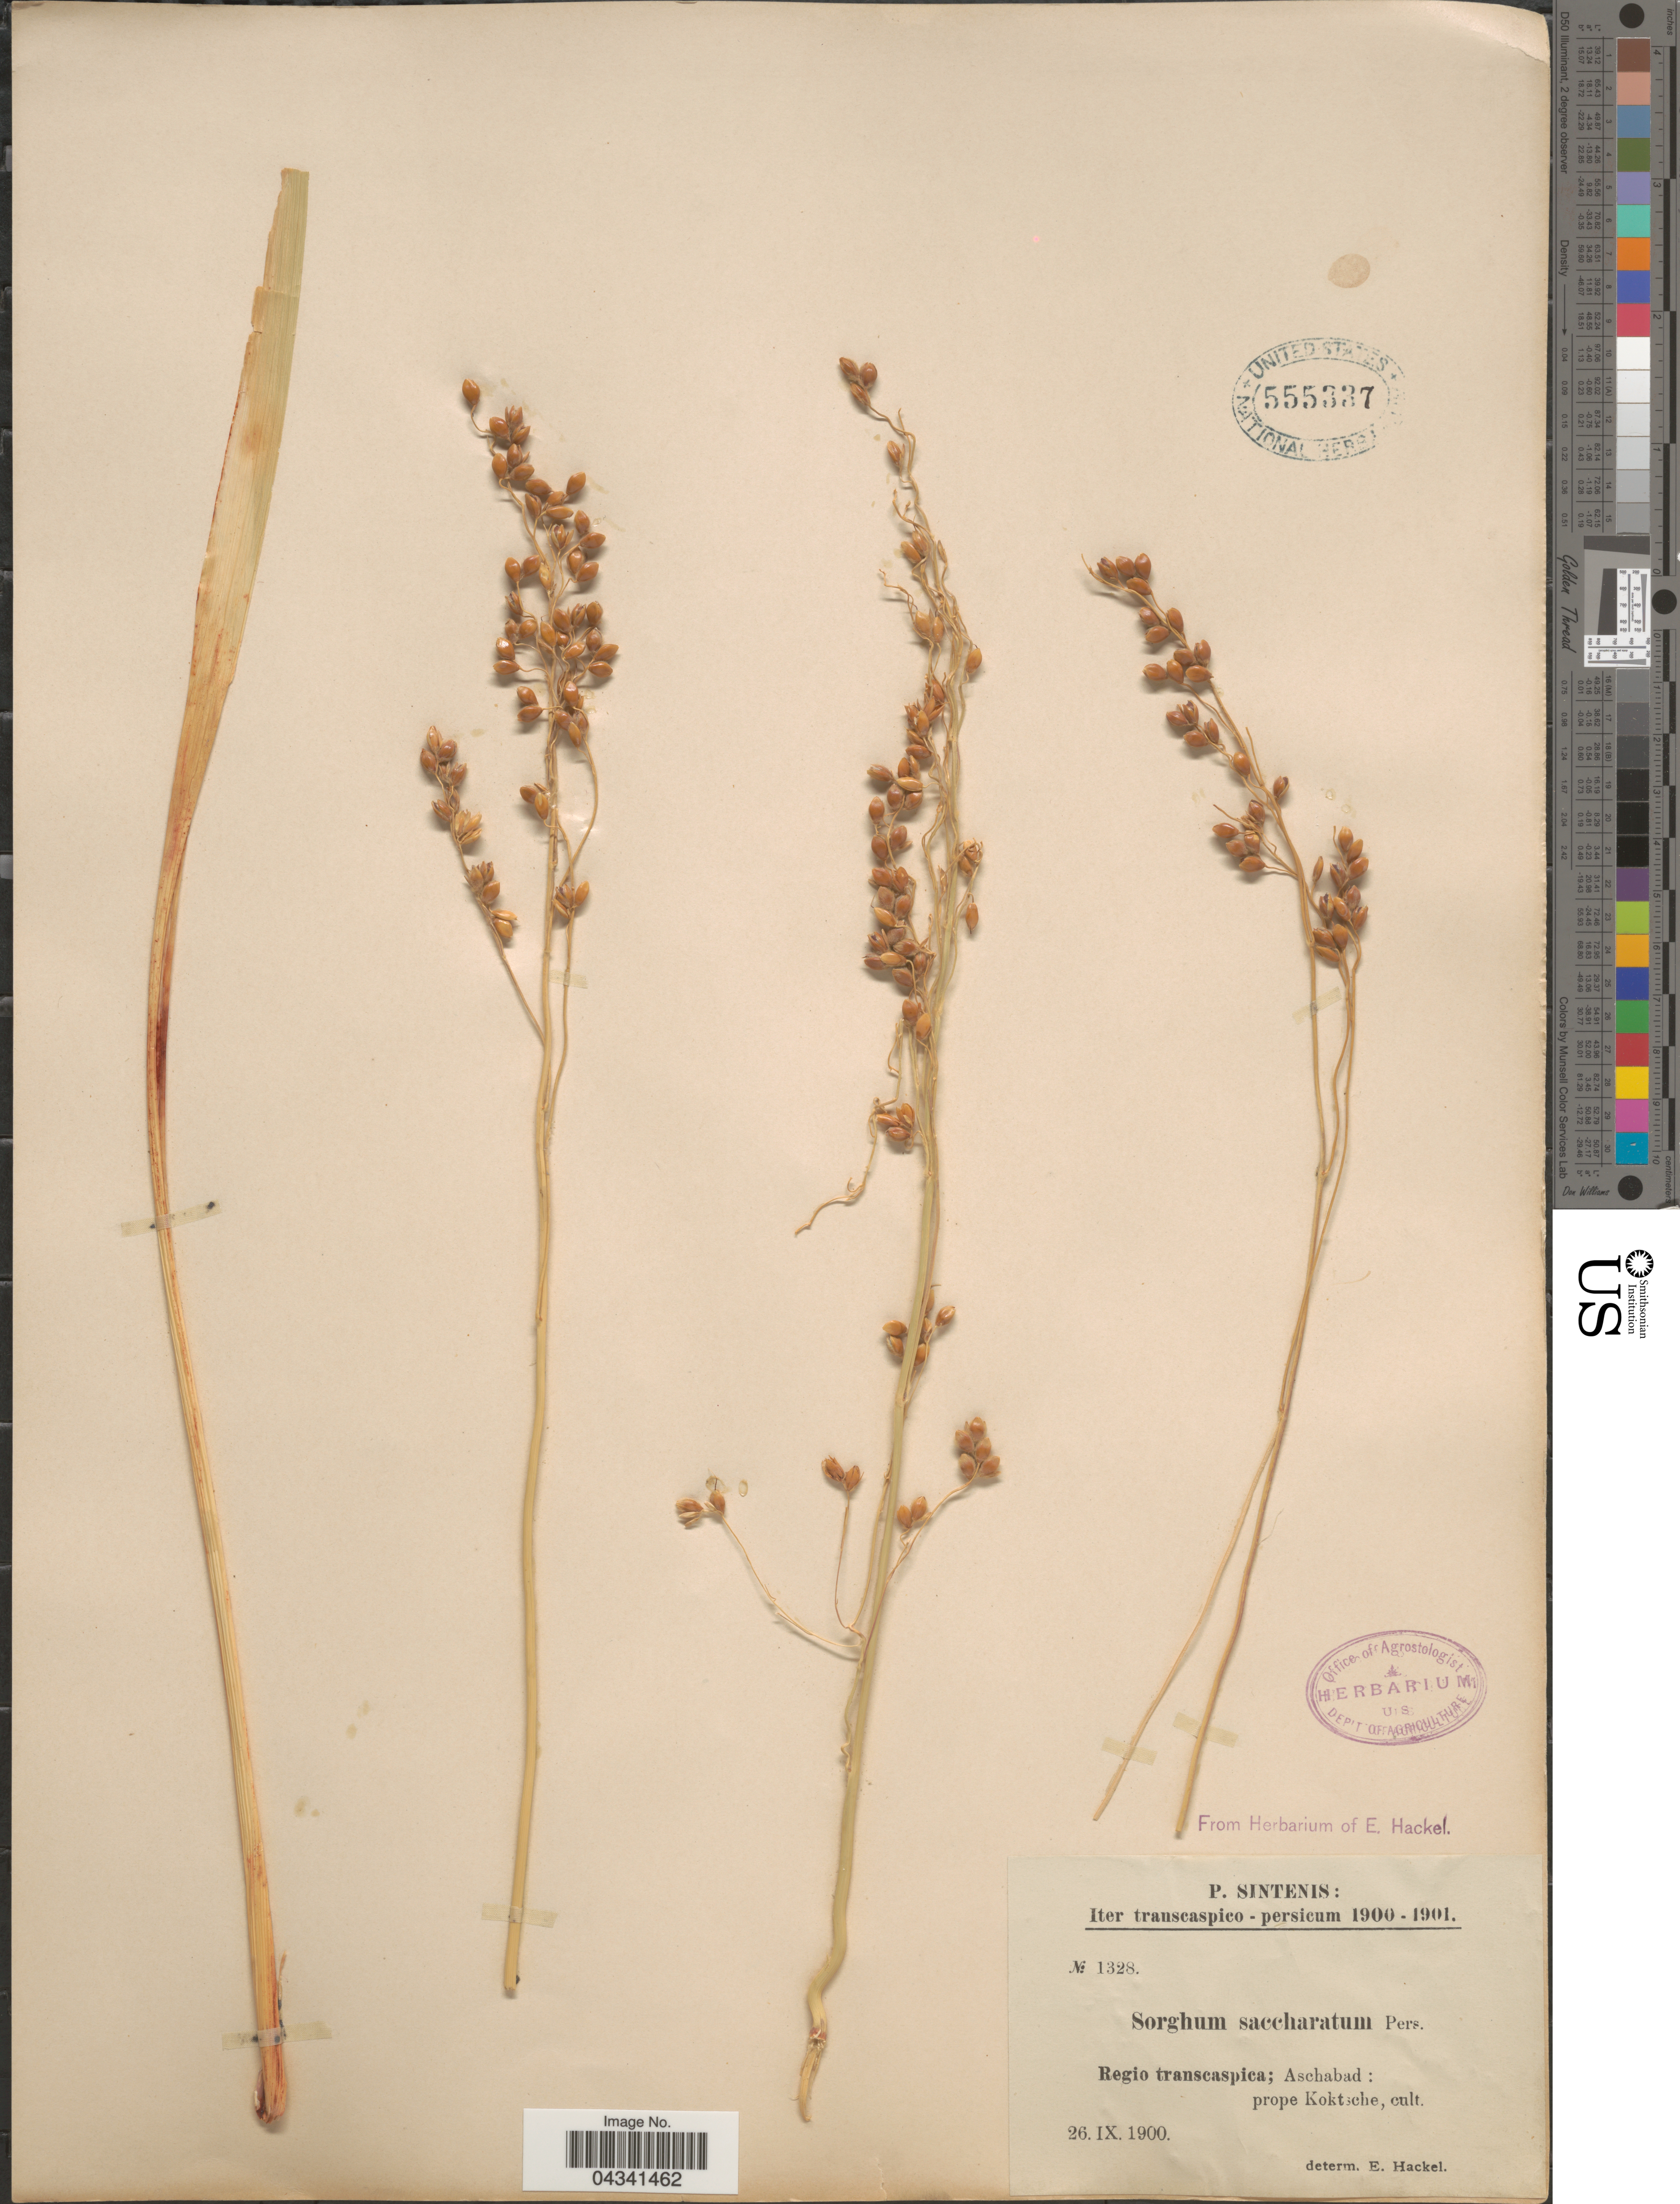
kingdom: Plantae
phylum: Tracheophyta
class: Liliopsida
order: Poales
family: Poaceae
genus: Sorghum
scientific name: Sorghum bicolor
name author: (L.) Moench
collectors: P. Sintenis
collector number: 1328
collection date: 1900-09-26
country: Turkmenistan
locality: Iter transcaspico-persicum 1900-1901. Regio transcaspica; Aschabad; prope Koktsche, cult.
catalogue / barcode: US 555337